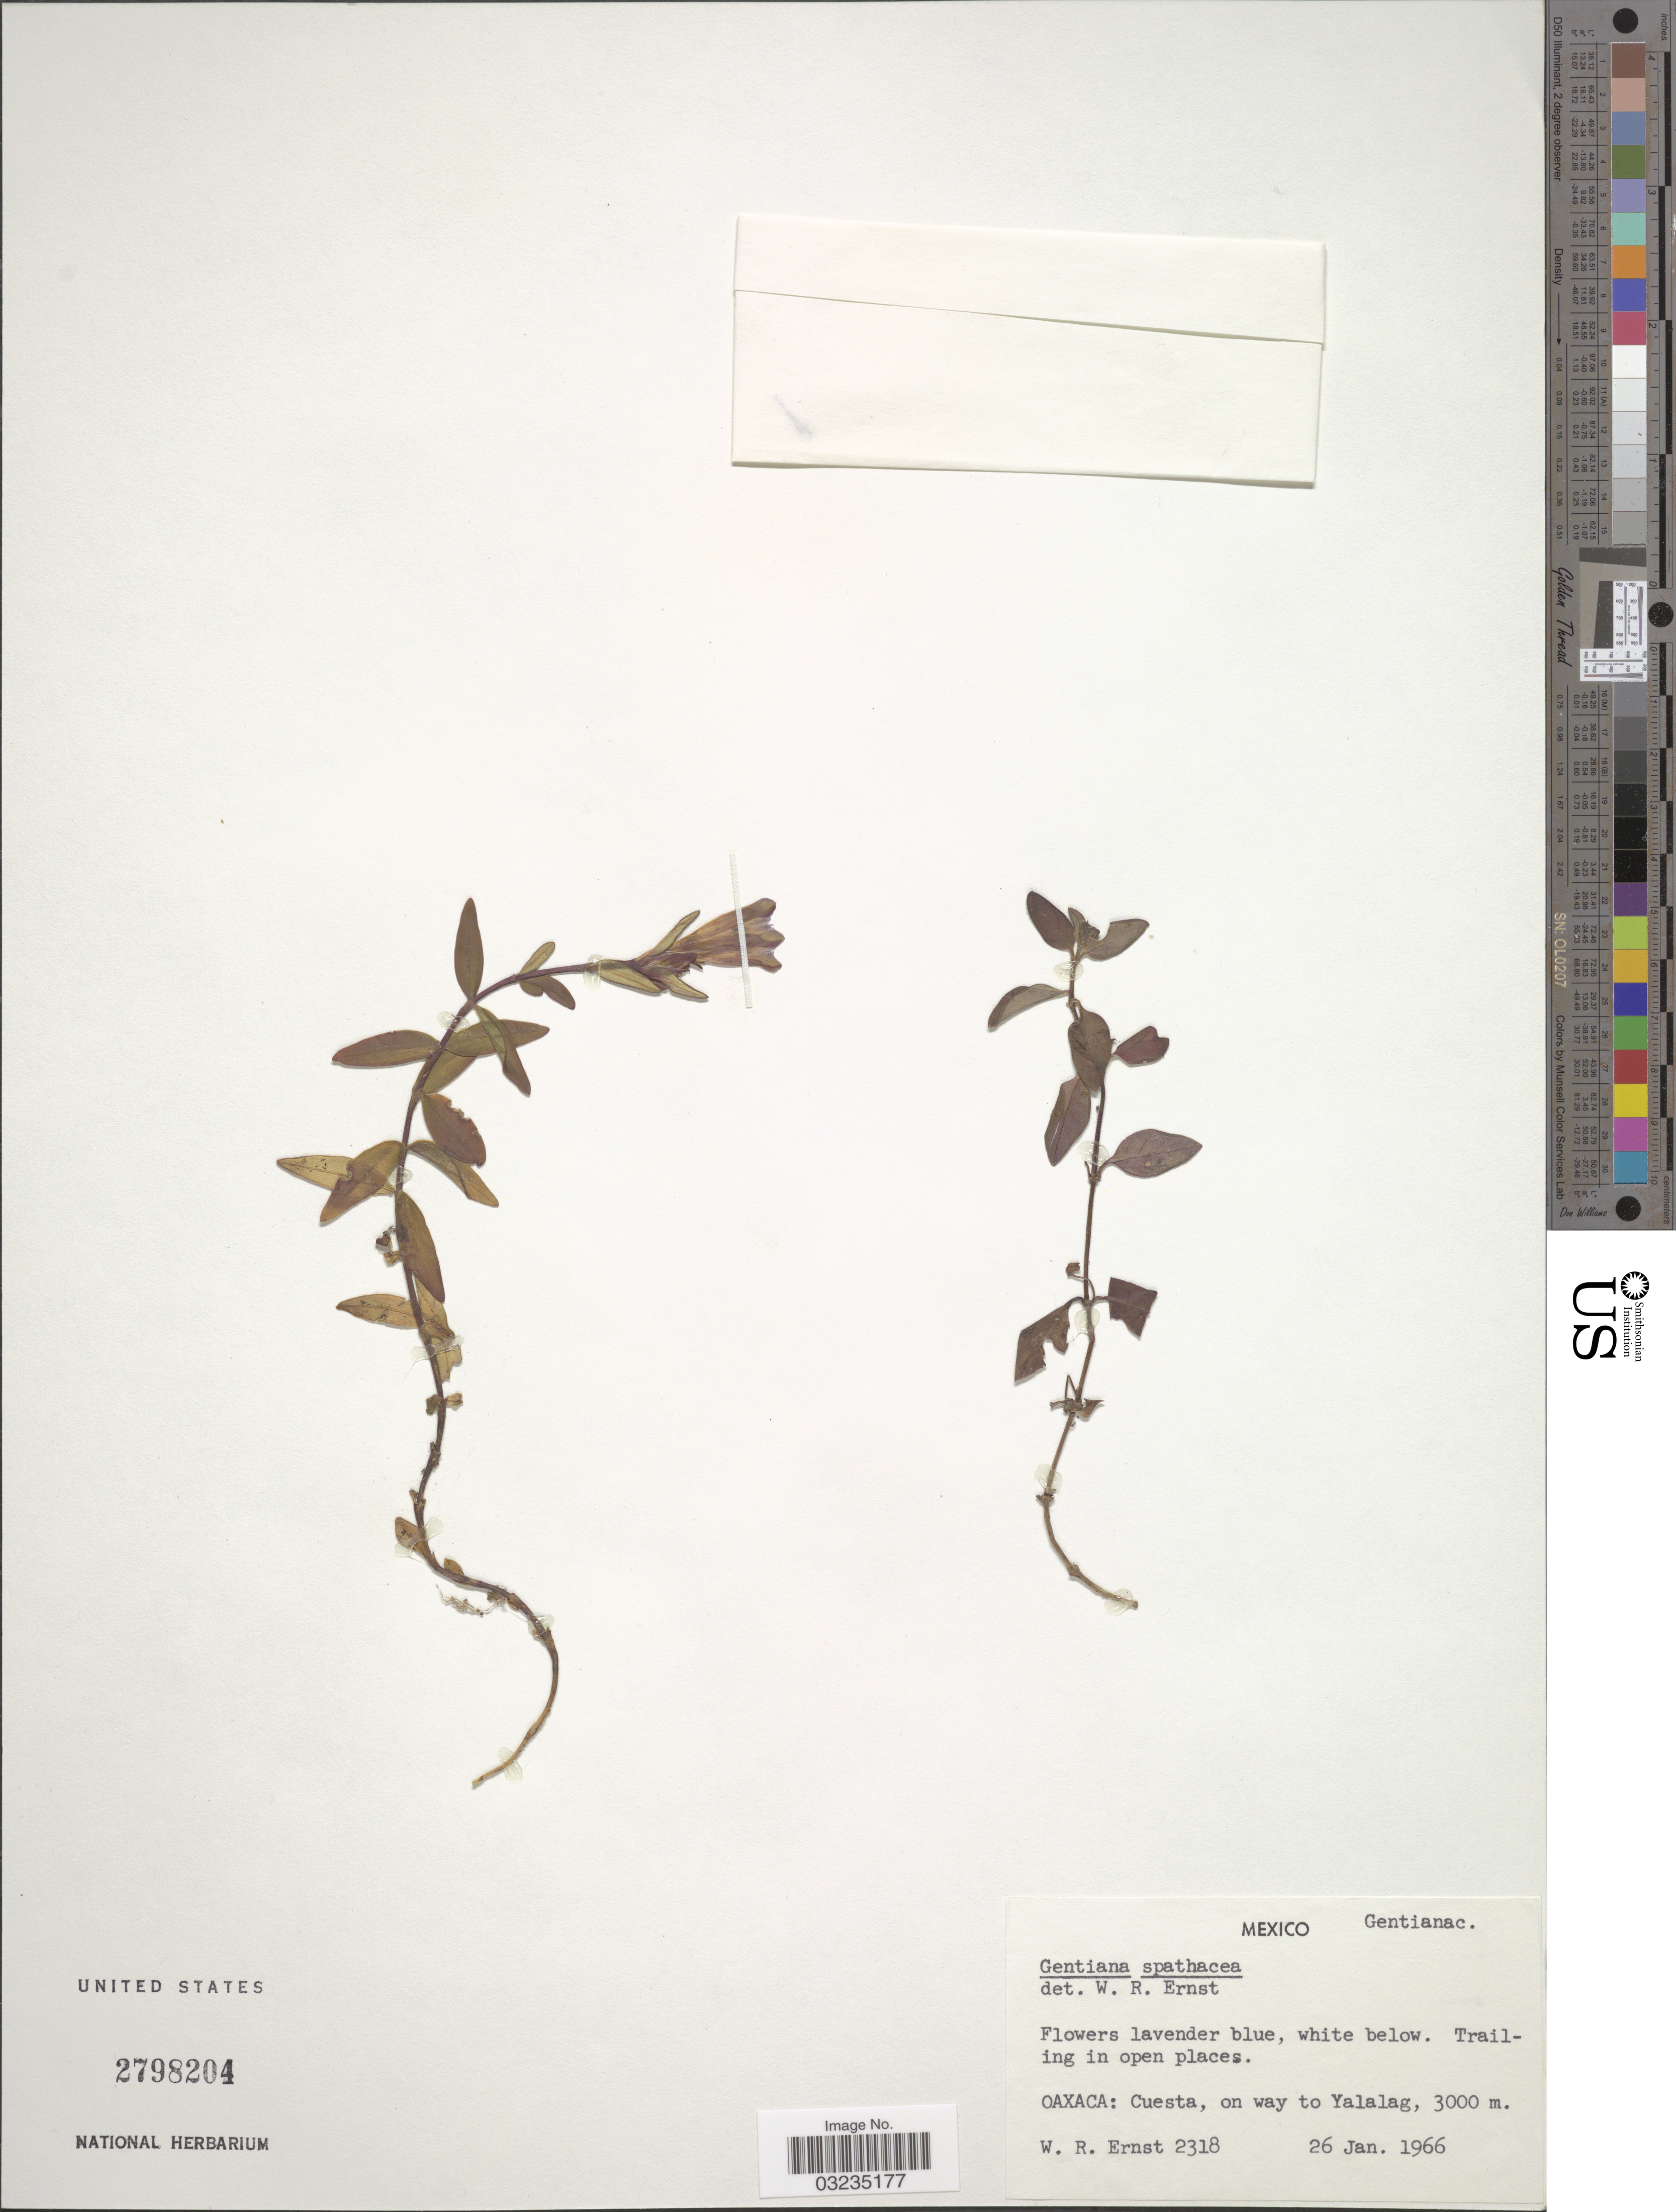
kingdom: Plantae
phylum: Tracheophyta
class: Magnoliopsida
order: Gentianales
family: Gentianaceae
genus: Gentiana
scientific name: Gentiana spathacea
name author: Kunth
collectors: W. R. Ernst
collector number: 2318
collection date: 1966-01-26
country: Mexico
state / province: Oaxaca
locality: Cuesta, on way to Yalalag.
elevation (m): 3000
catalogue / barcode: US 2798204